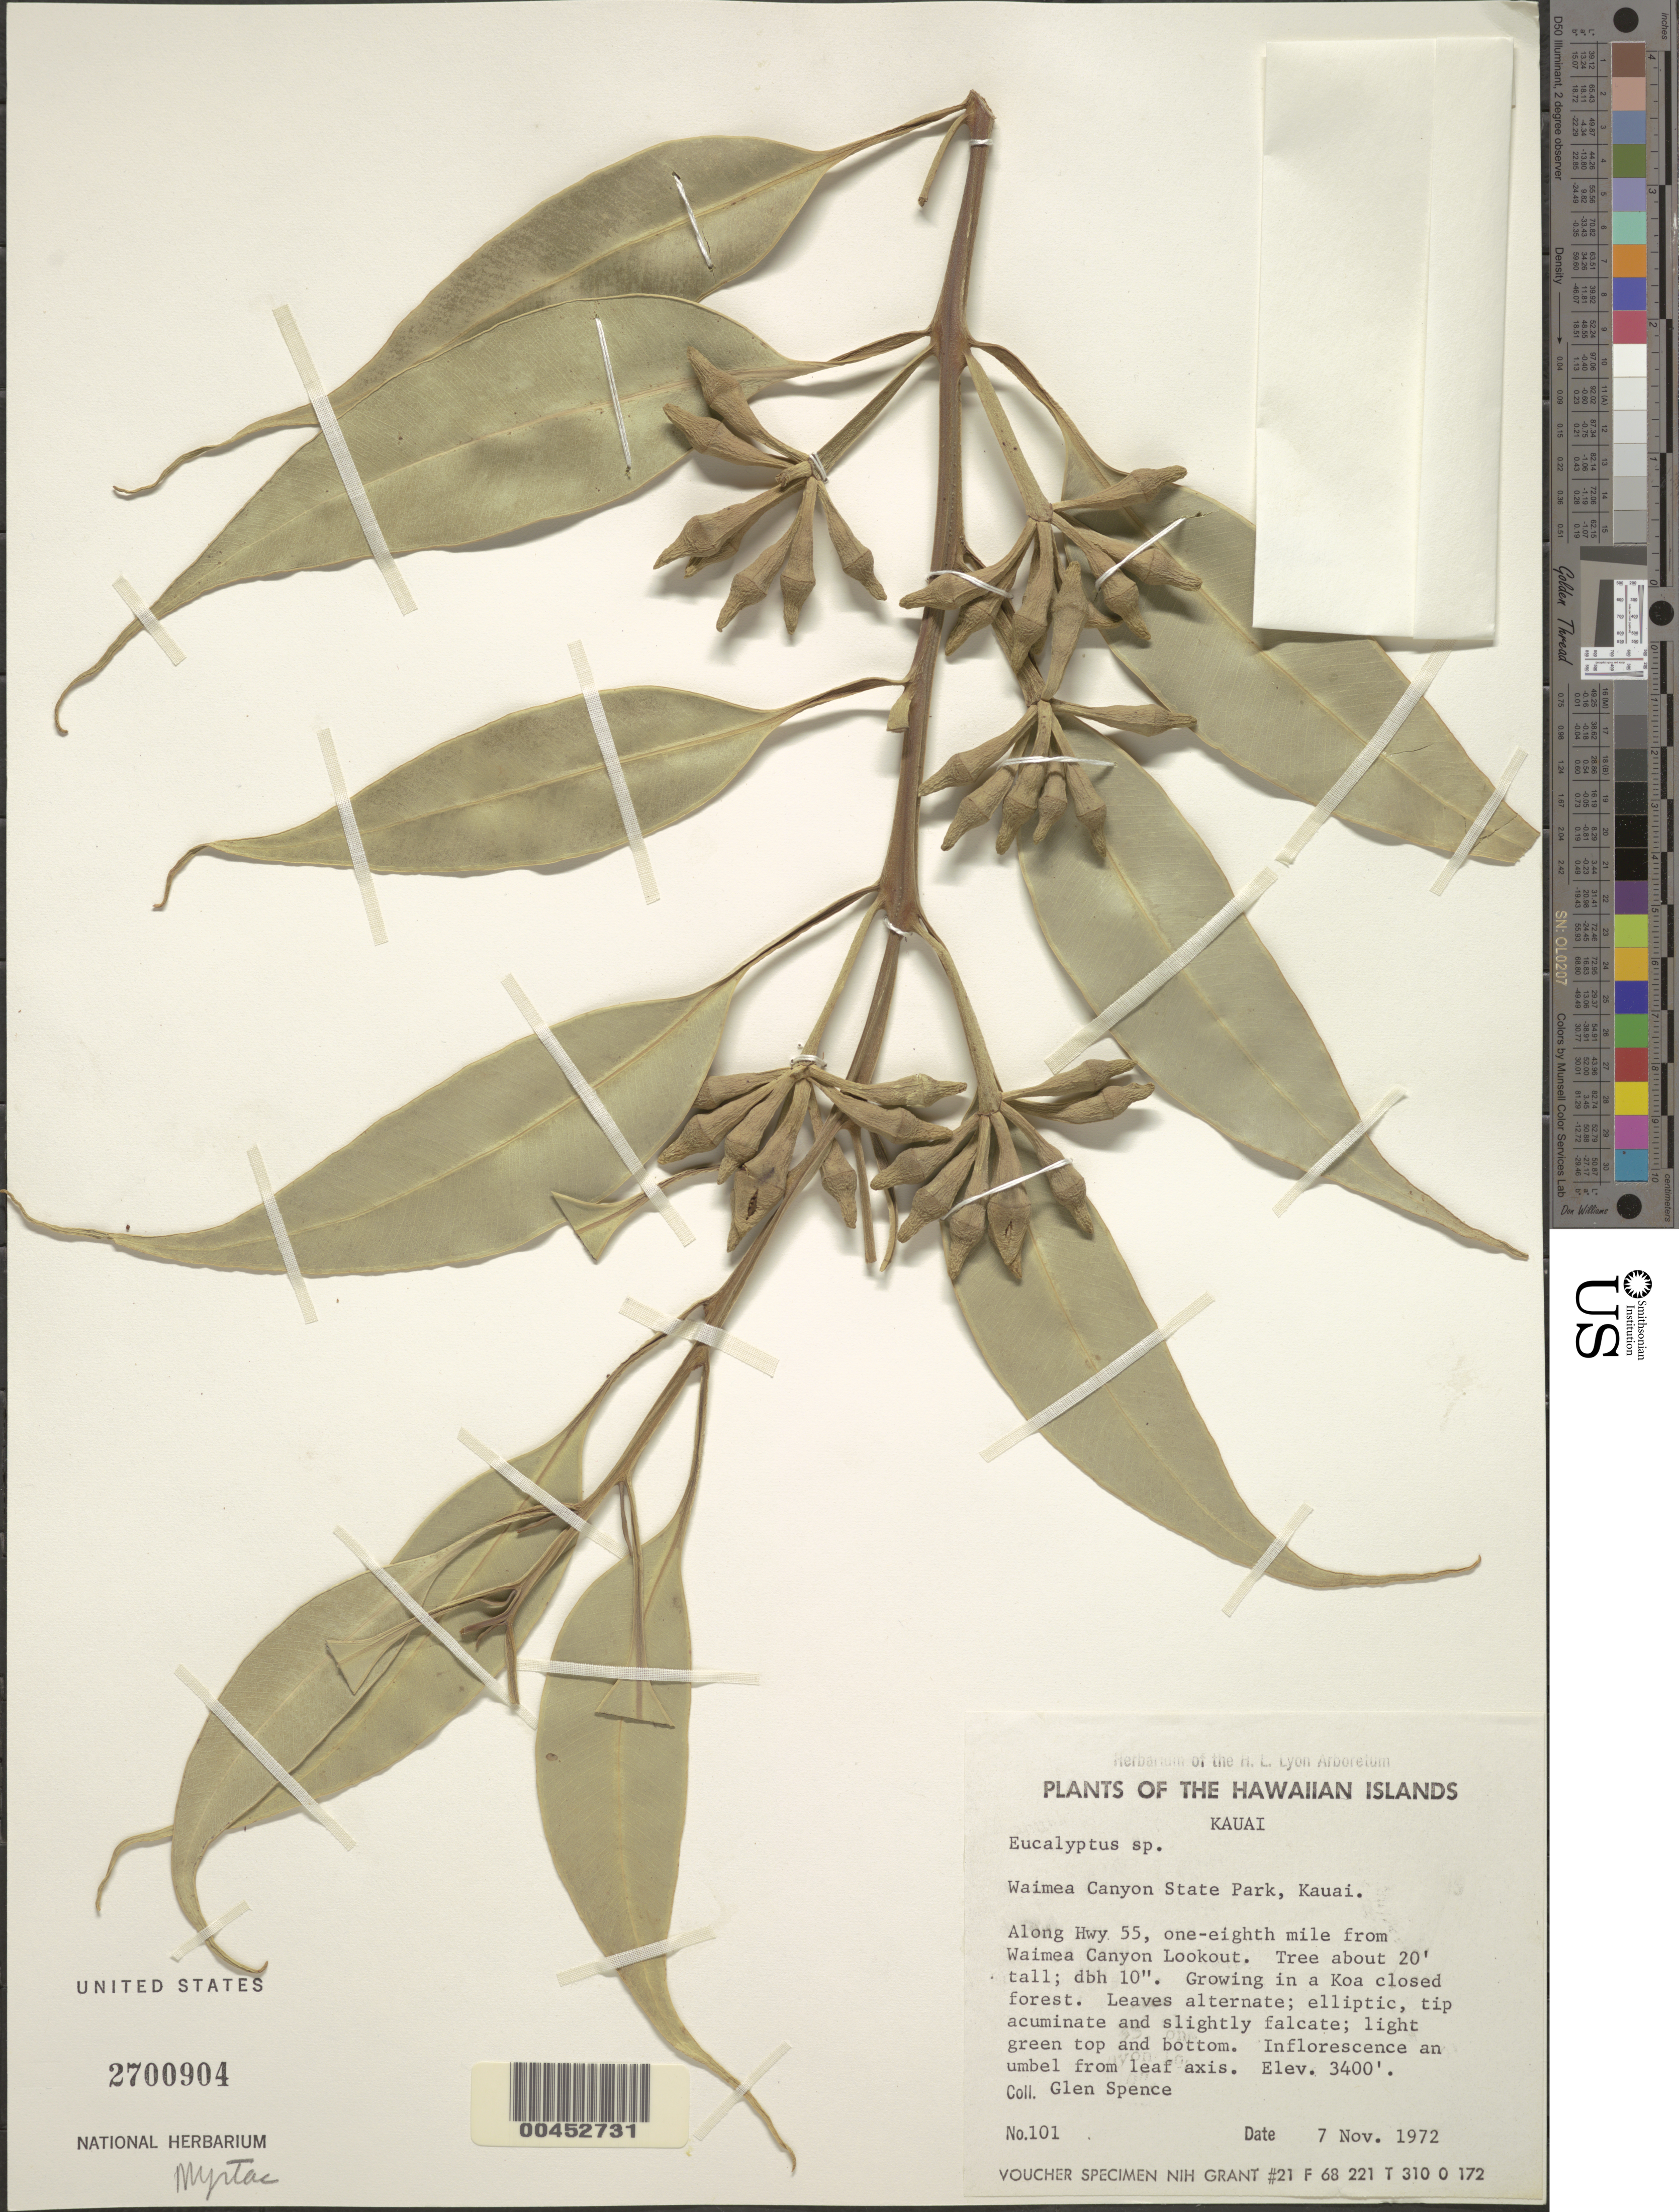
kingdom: Plantae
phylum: Tracheophyta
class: Magnoliopsida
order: Myrtales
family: Myrtaceae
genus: Eucalyptus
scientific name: Eucalyptus sp.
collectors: G. Spence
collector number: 101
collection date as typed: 7 Nov 1972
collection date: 1972-11-07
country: United States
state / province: Hawaii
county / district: Kauai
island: Kaua'i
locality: Waimea Canyon State Park, along Hwy 55, 0.125 mi from Waimea Canyon Lookout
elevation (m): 1036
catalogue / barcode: US 2700904